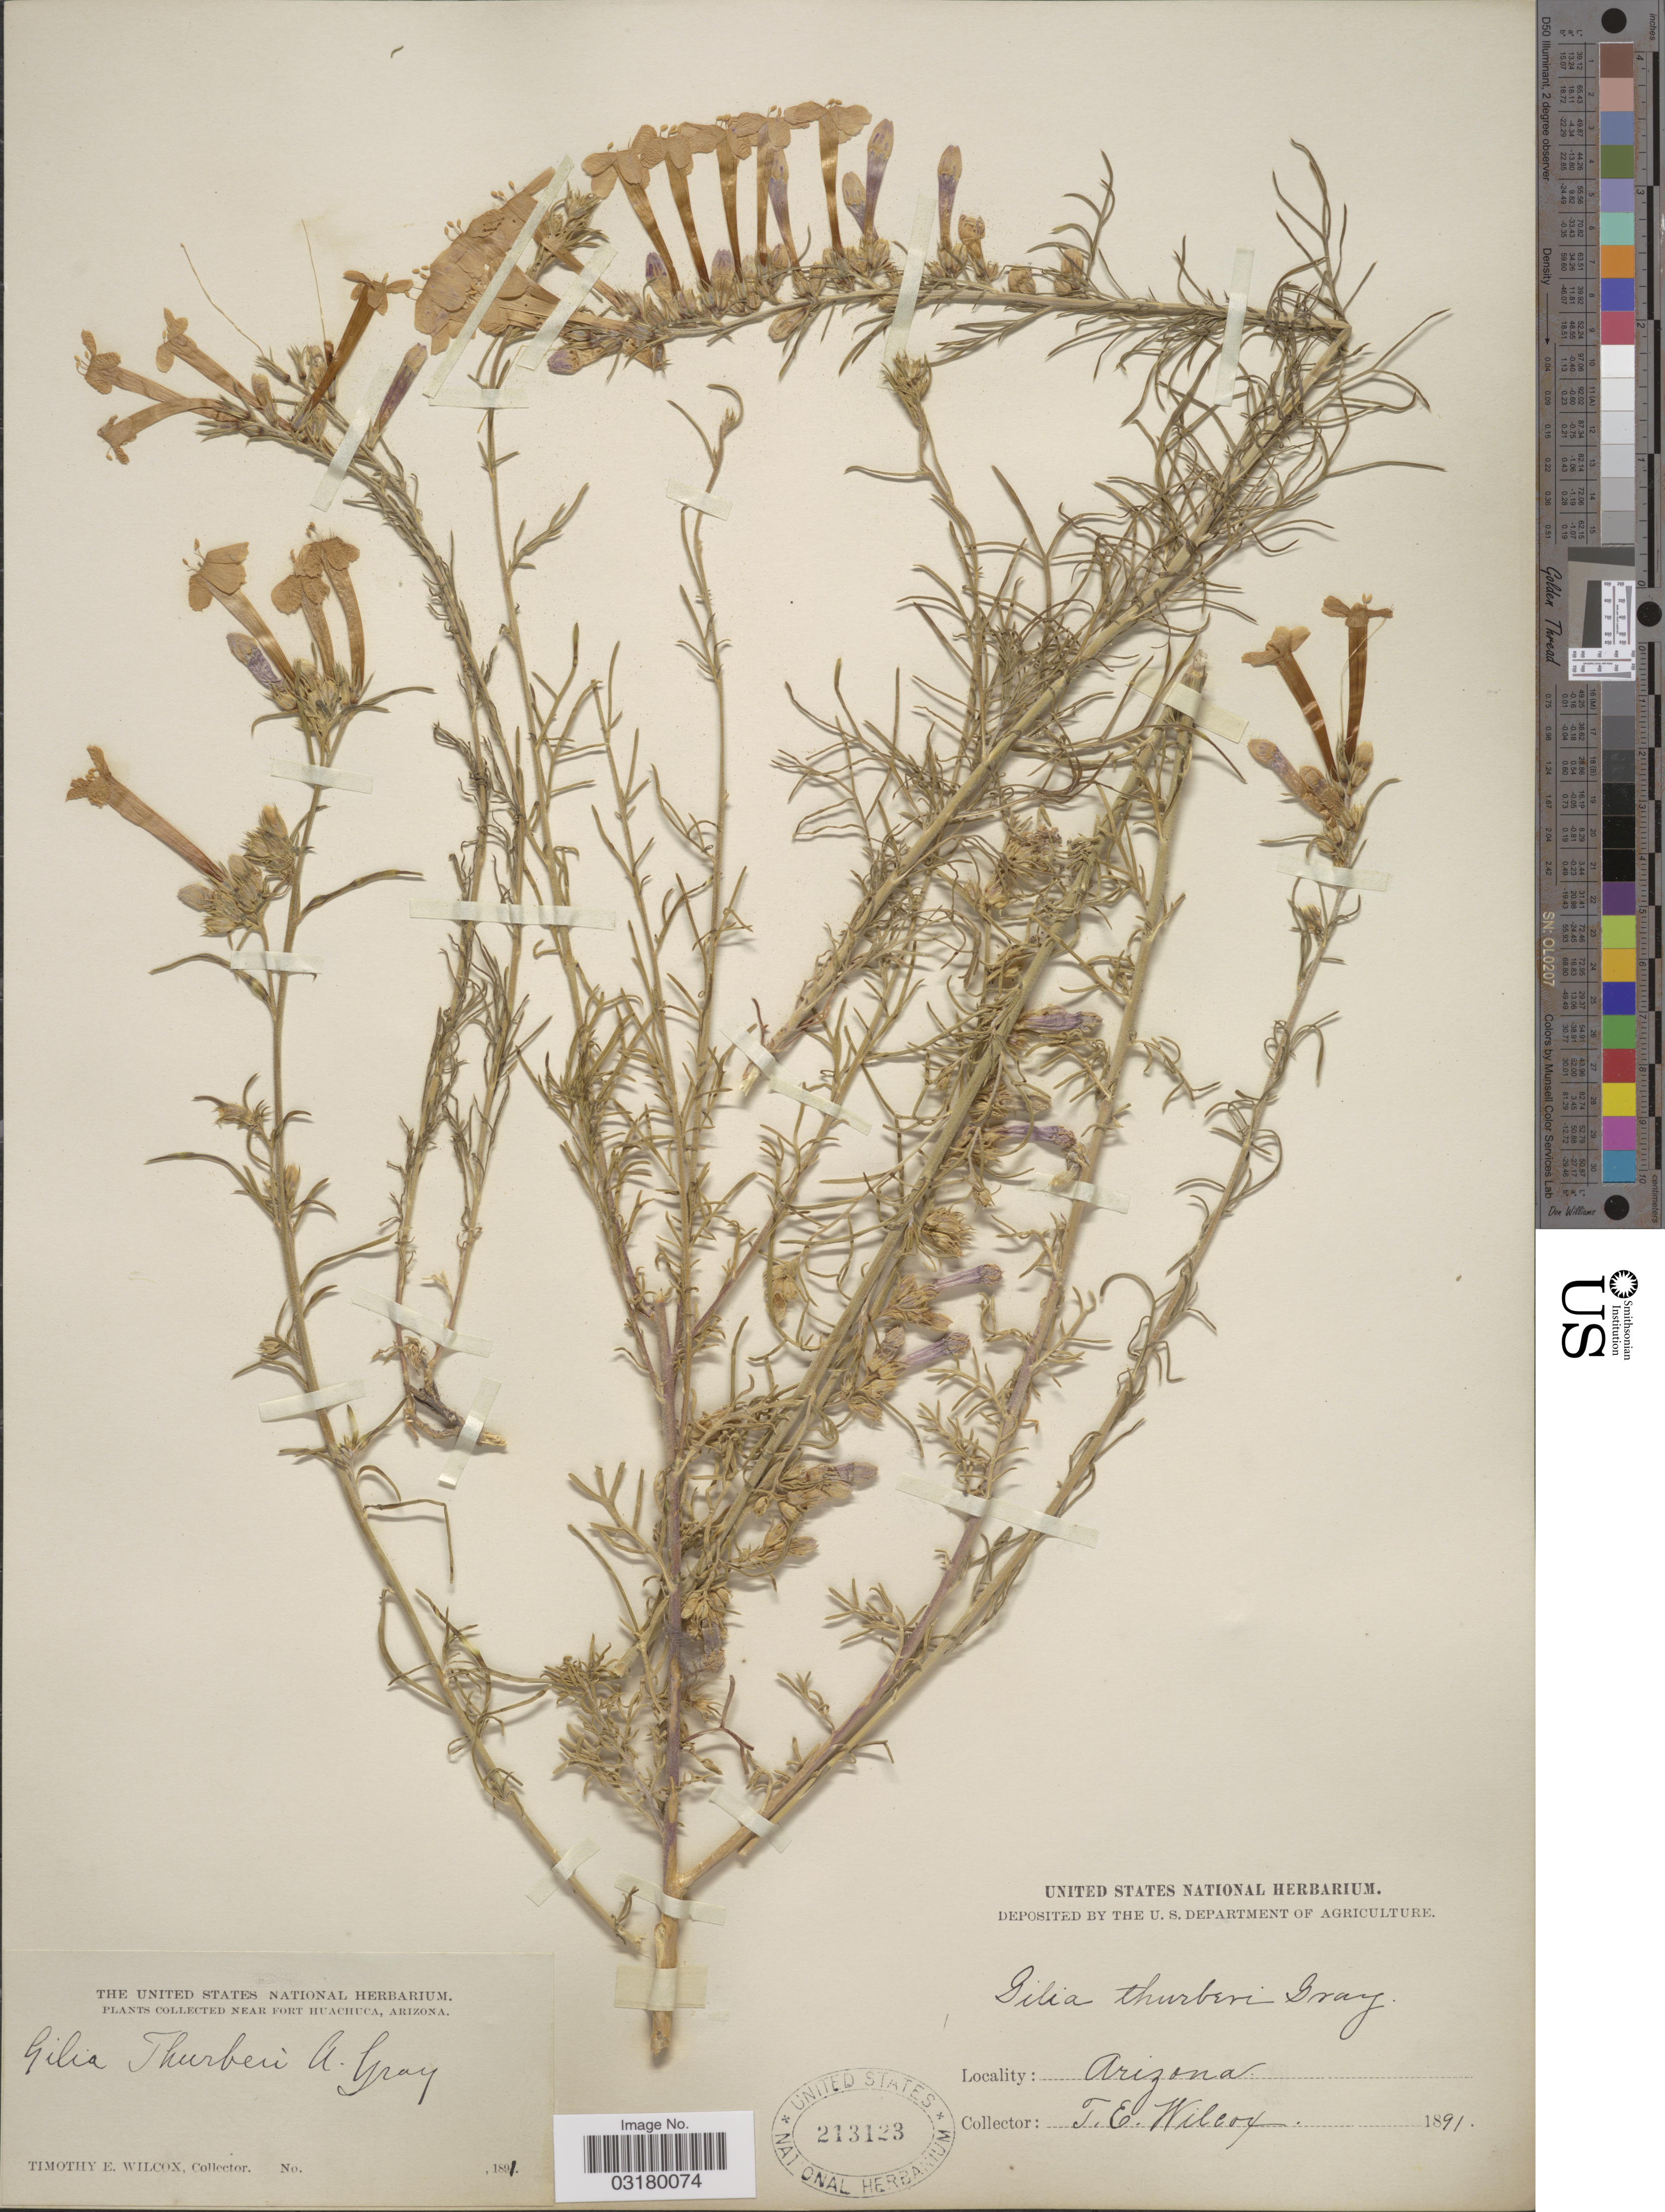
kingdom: Plantae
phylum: Tracheophyta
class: Magnoliopsida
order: Ericales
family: Polemoniaceae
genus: Ipomopsis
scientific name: Ipomopsis thurberi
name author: (A. Gray) V.E. Grant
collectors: T. E. Wilcox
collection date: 1801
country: United States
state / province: Arizona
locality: Near Fort Huachuca.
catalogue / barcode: US 213123